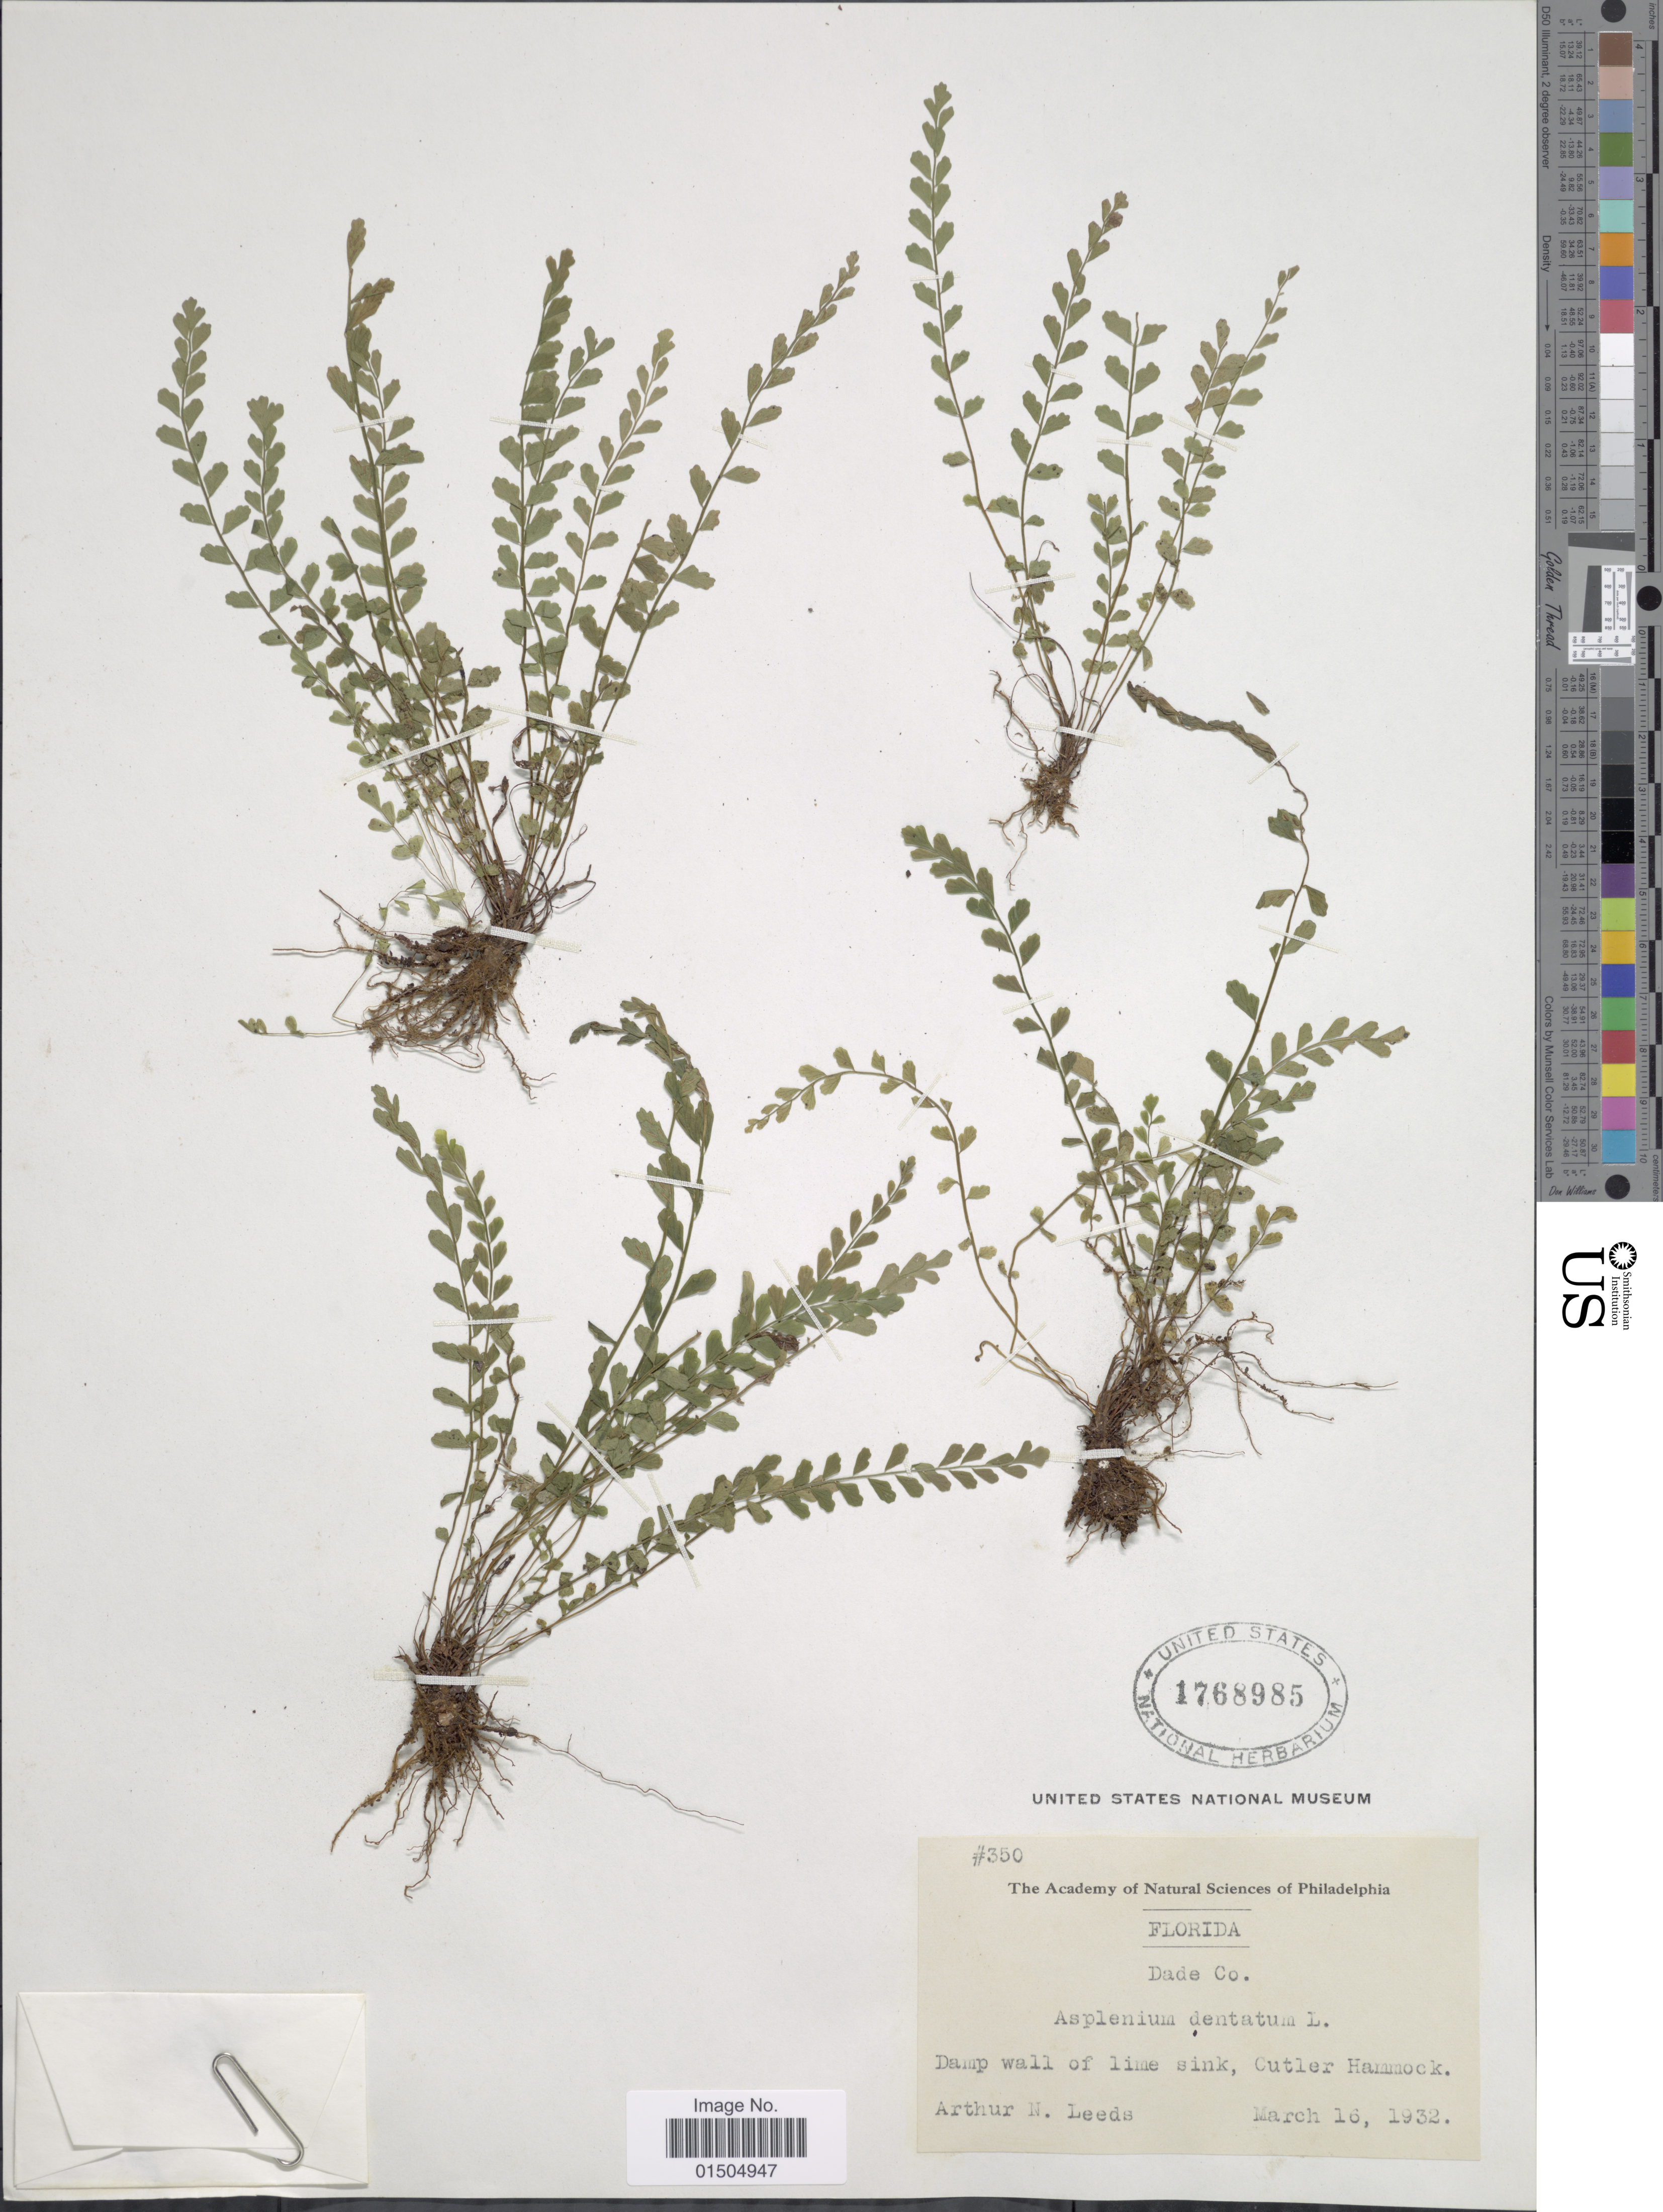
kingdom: Plantae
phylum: Tracheophyta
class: Polypodiopsida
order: Polypodiales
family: Aspleniaceae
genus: Asplenium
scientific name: Asplenium trichomanes-dentatum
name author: L.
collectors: A. N. Leeds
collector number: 350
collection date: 1932-03-16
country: United States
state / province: Florida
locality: Dade Co. Damp wall of lime sink, Cutler Hammock.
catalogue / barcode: US 1768985